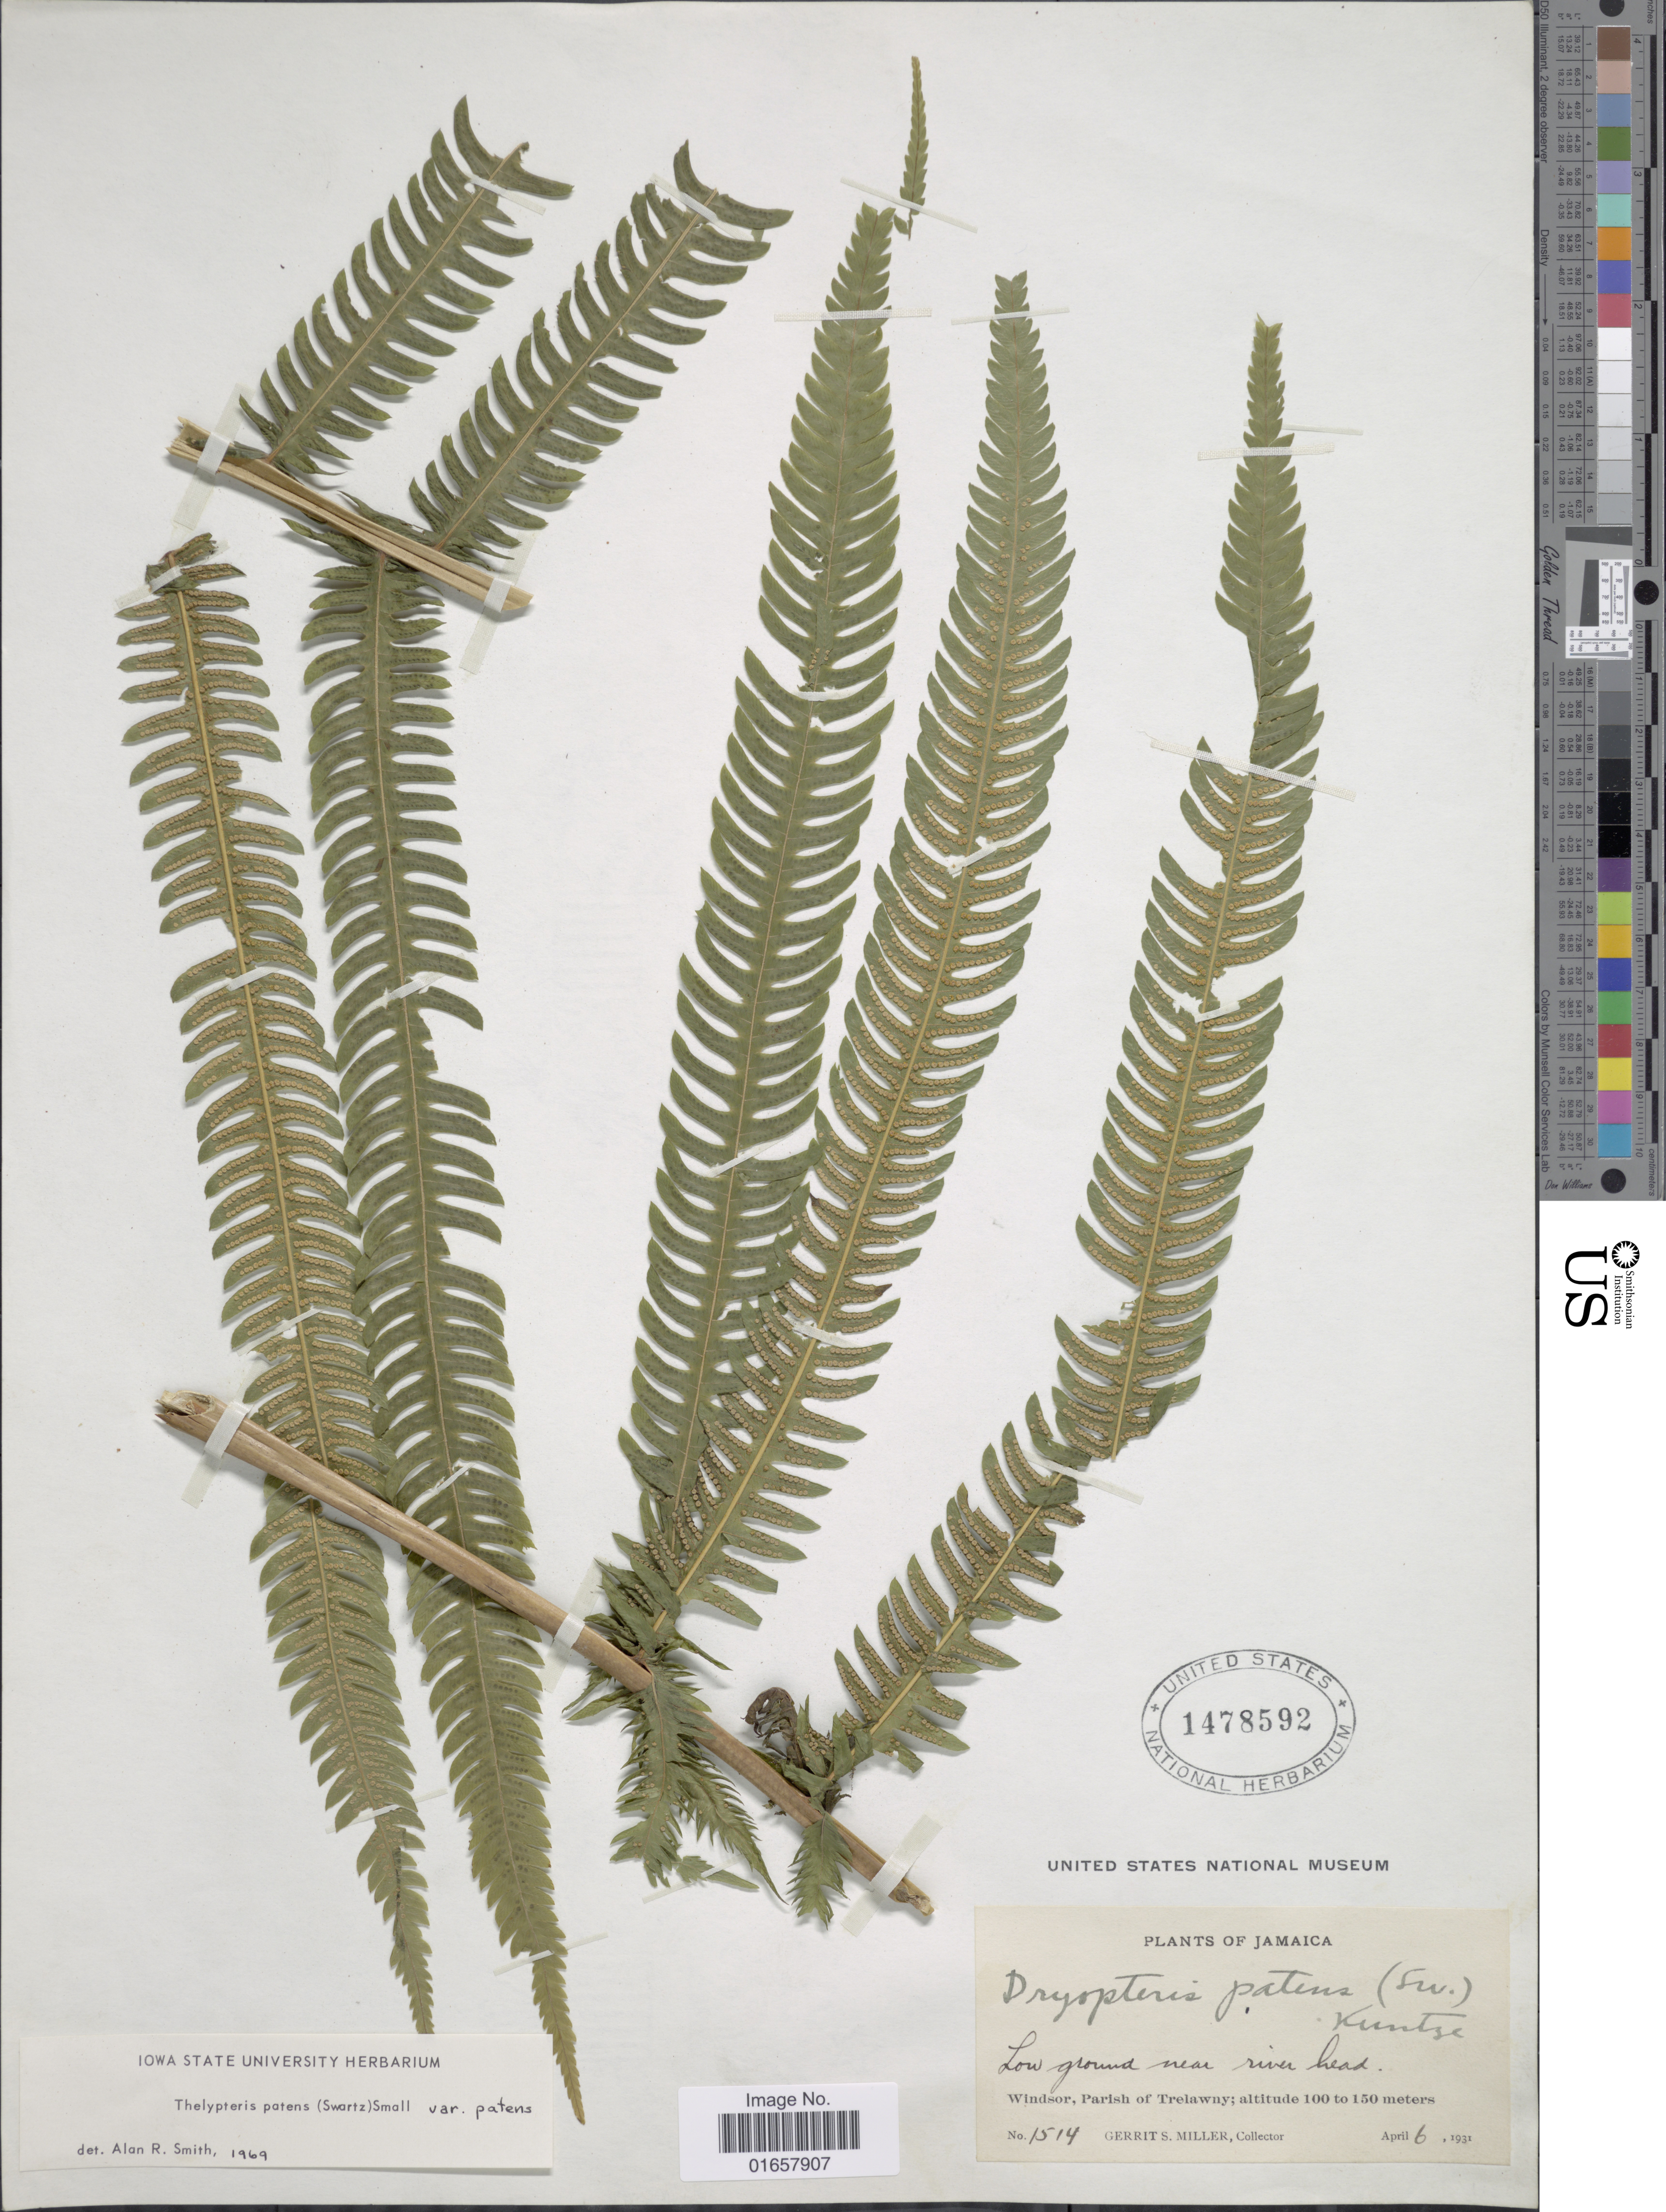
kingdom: Plantae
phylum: Tracheophyta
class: Polypodiopsida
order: Polypodiales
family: Thelypteridaceae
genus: Christella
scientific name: Christella patens var. patens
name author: (Sw.) Holttum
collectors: G. S. Miller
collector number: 1514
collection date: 1931-04-06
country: Jamaica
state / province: Trelawny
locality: Jamaica, low ground near river head, Windsor, Parish of Trelawny.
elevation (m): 100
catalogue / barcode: US 1478592